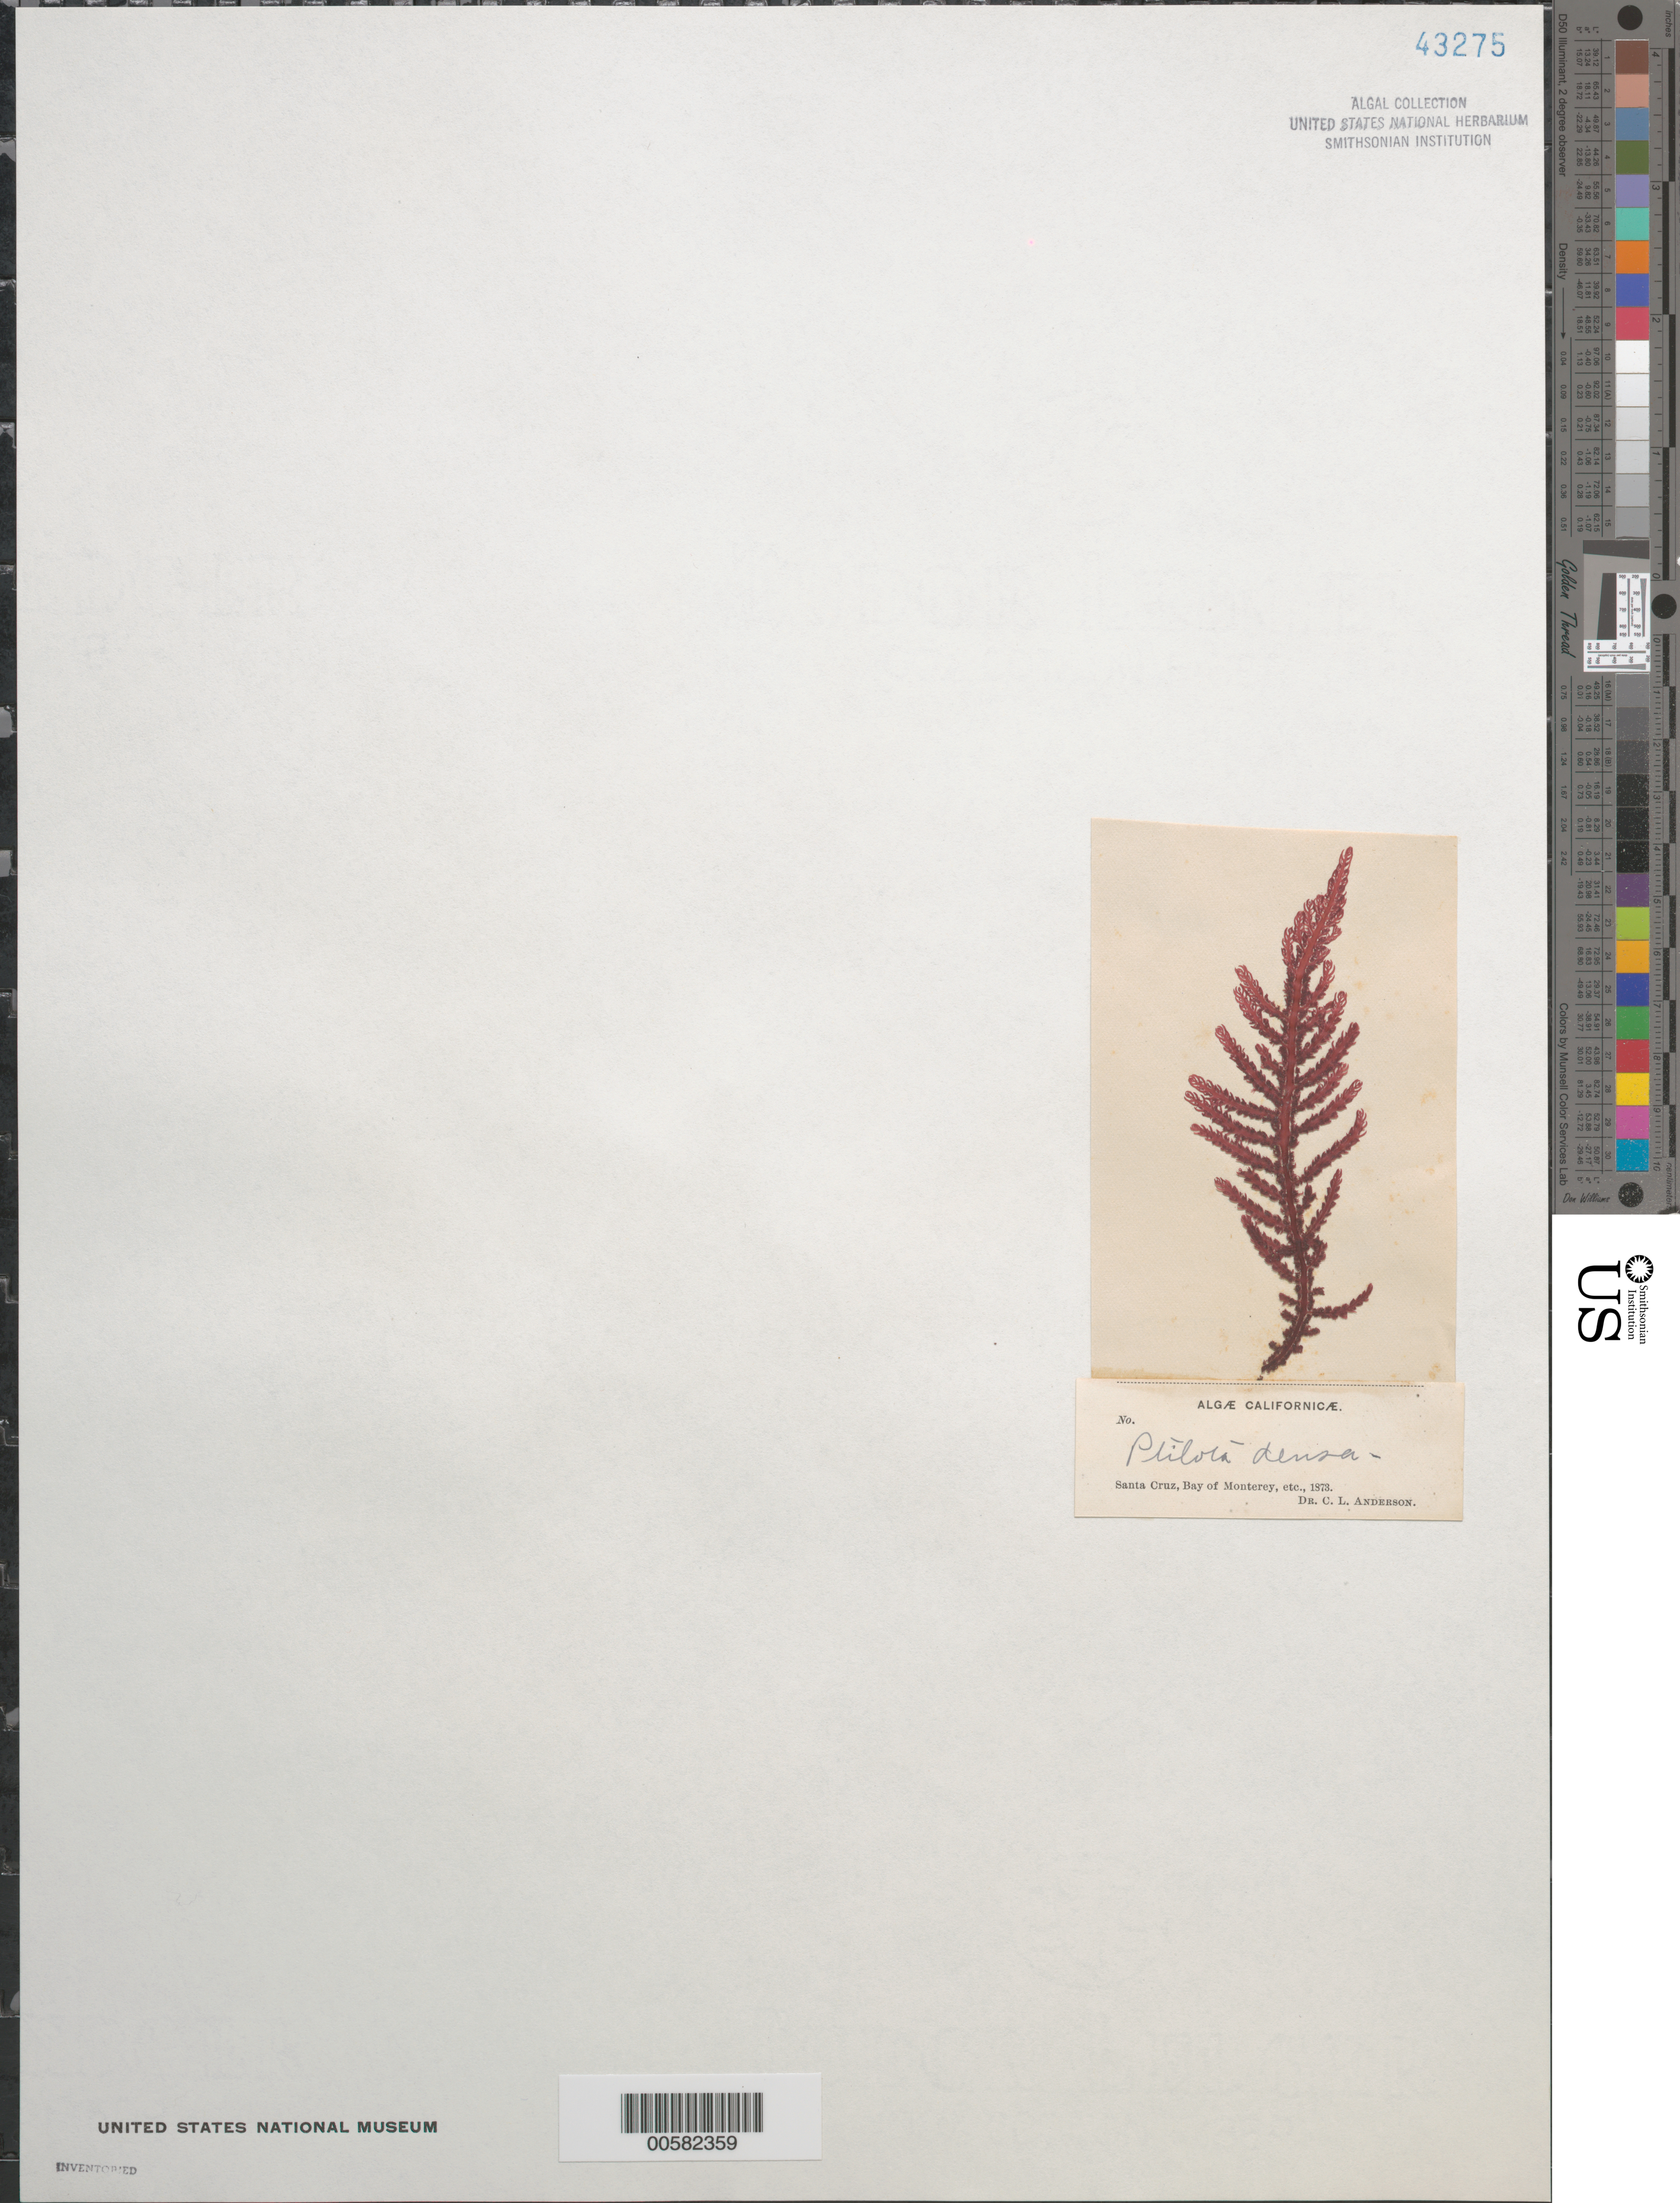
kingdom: Plantae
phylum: Rhodophyta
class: Florideophyceae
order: Ceramiales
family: Wrangeliaceae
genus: Ptilota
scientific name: Ptilota densa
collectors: C. L. Anderson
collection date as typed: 1873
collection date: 1873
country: United States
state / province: California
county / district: Santa Cruz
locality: Santa Cruz, Monterey Bay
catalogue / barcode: US 43275